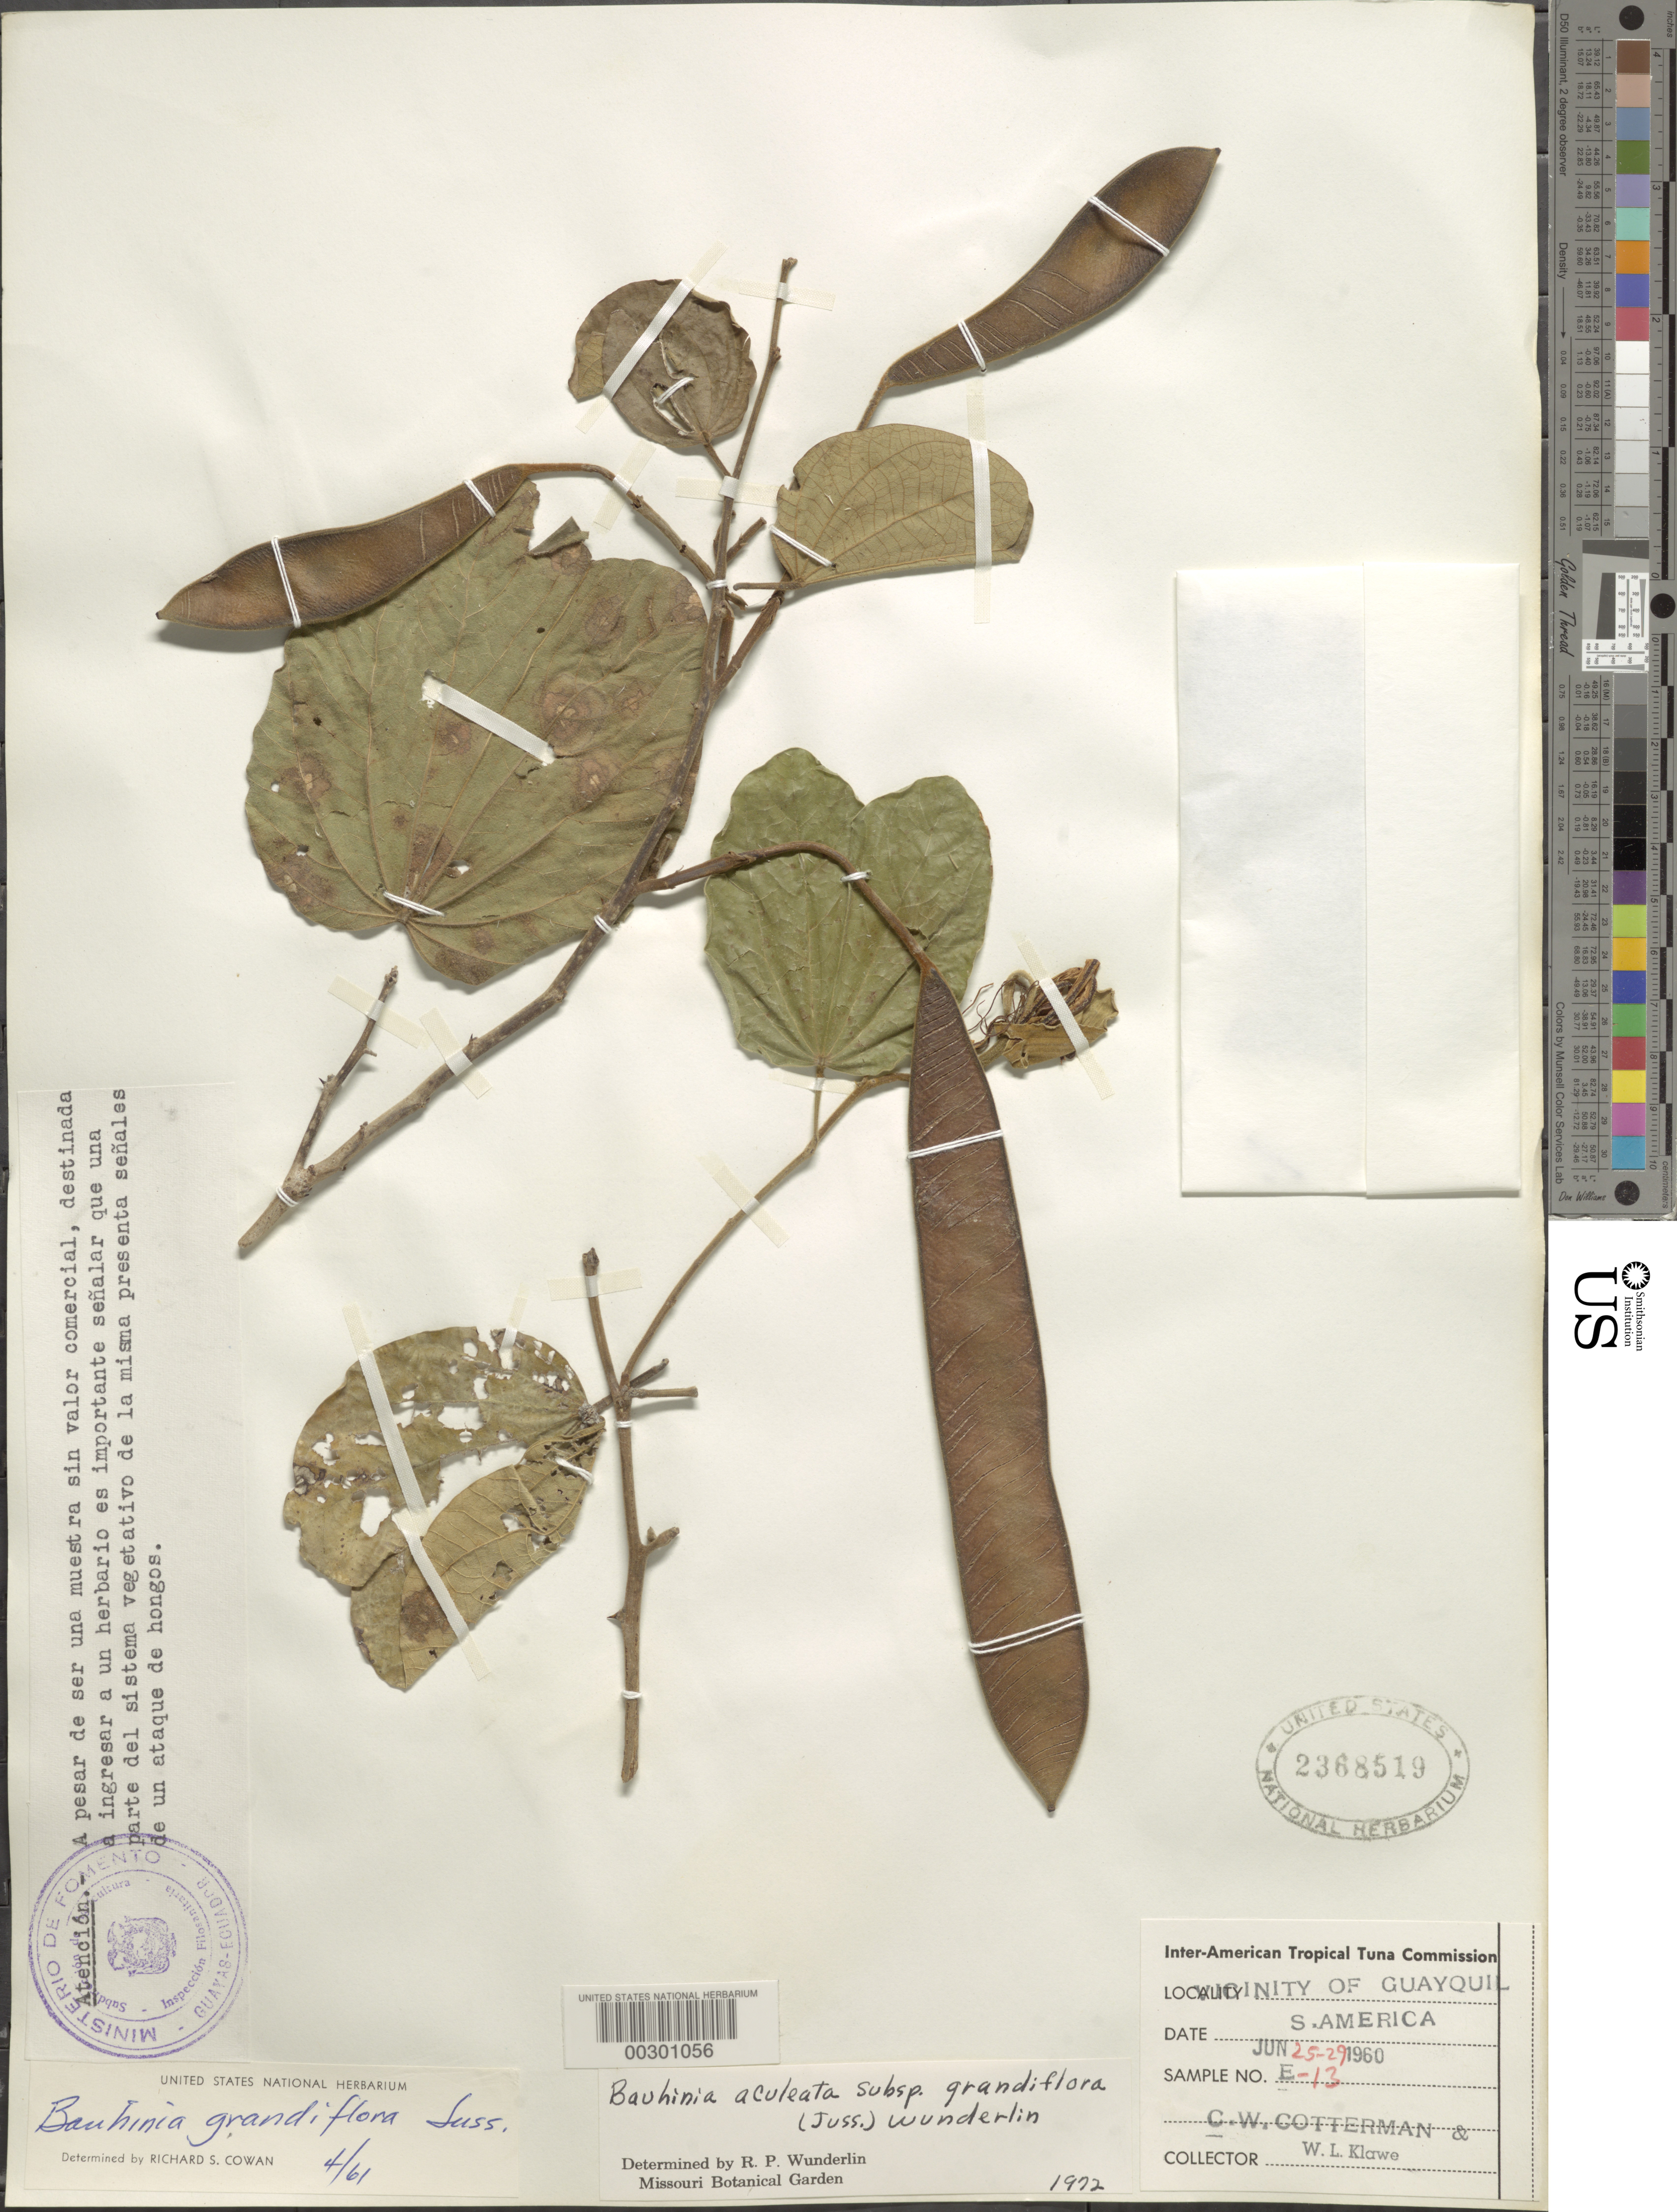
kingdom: Plantae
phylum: Tracheophyta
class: Magnoliopsida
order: Fabales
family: Fabaceae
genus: Bauhinia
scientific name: Bauhinia aculeata subsp. grandiflora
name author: (Juss.) Wunderlin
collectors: W. Klawe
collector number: E-13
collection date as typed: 25 Jun 1960 to 29 Jun 1960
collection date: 1960-06-25/1960-06-29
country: Ecuador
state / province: Guayas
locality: Guayaquil and vicinity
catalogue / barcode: US 2368519